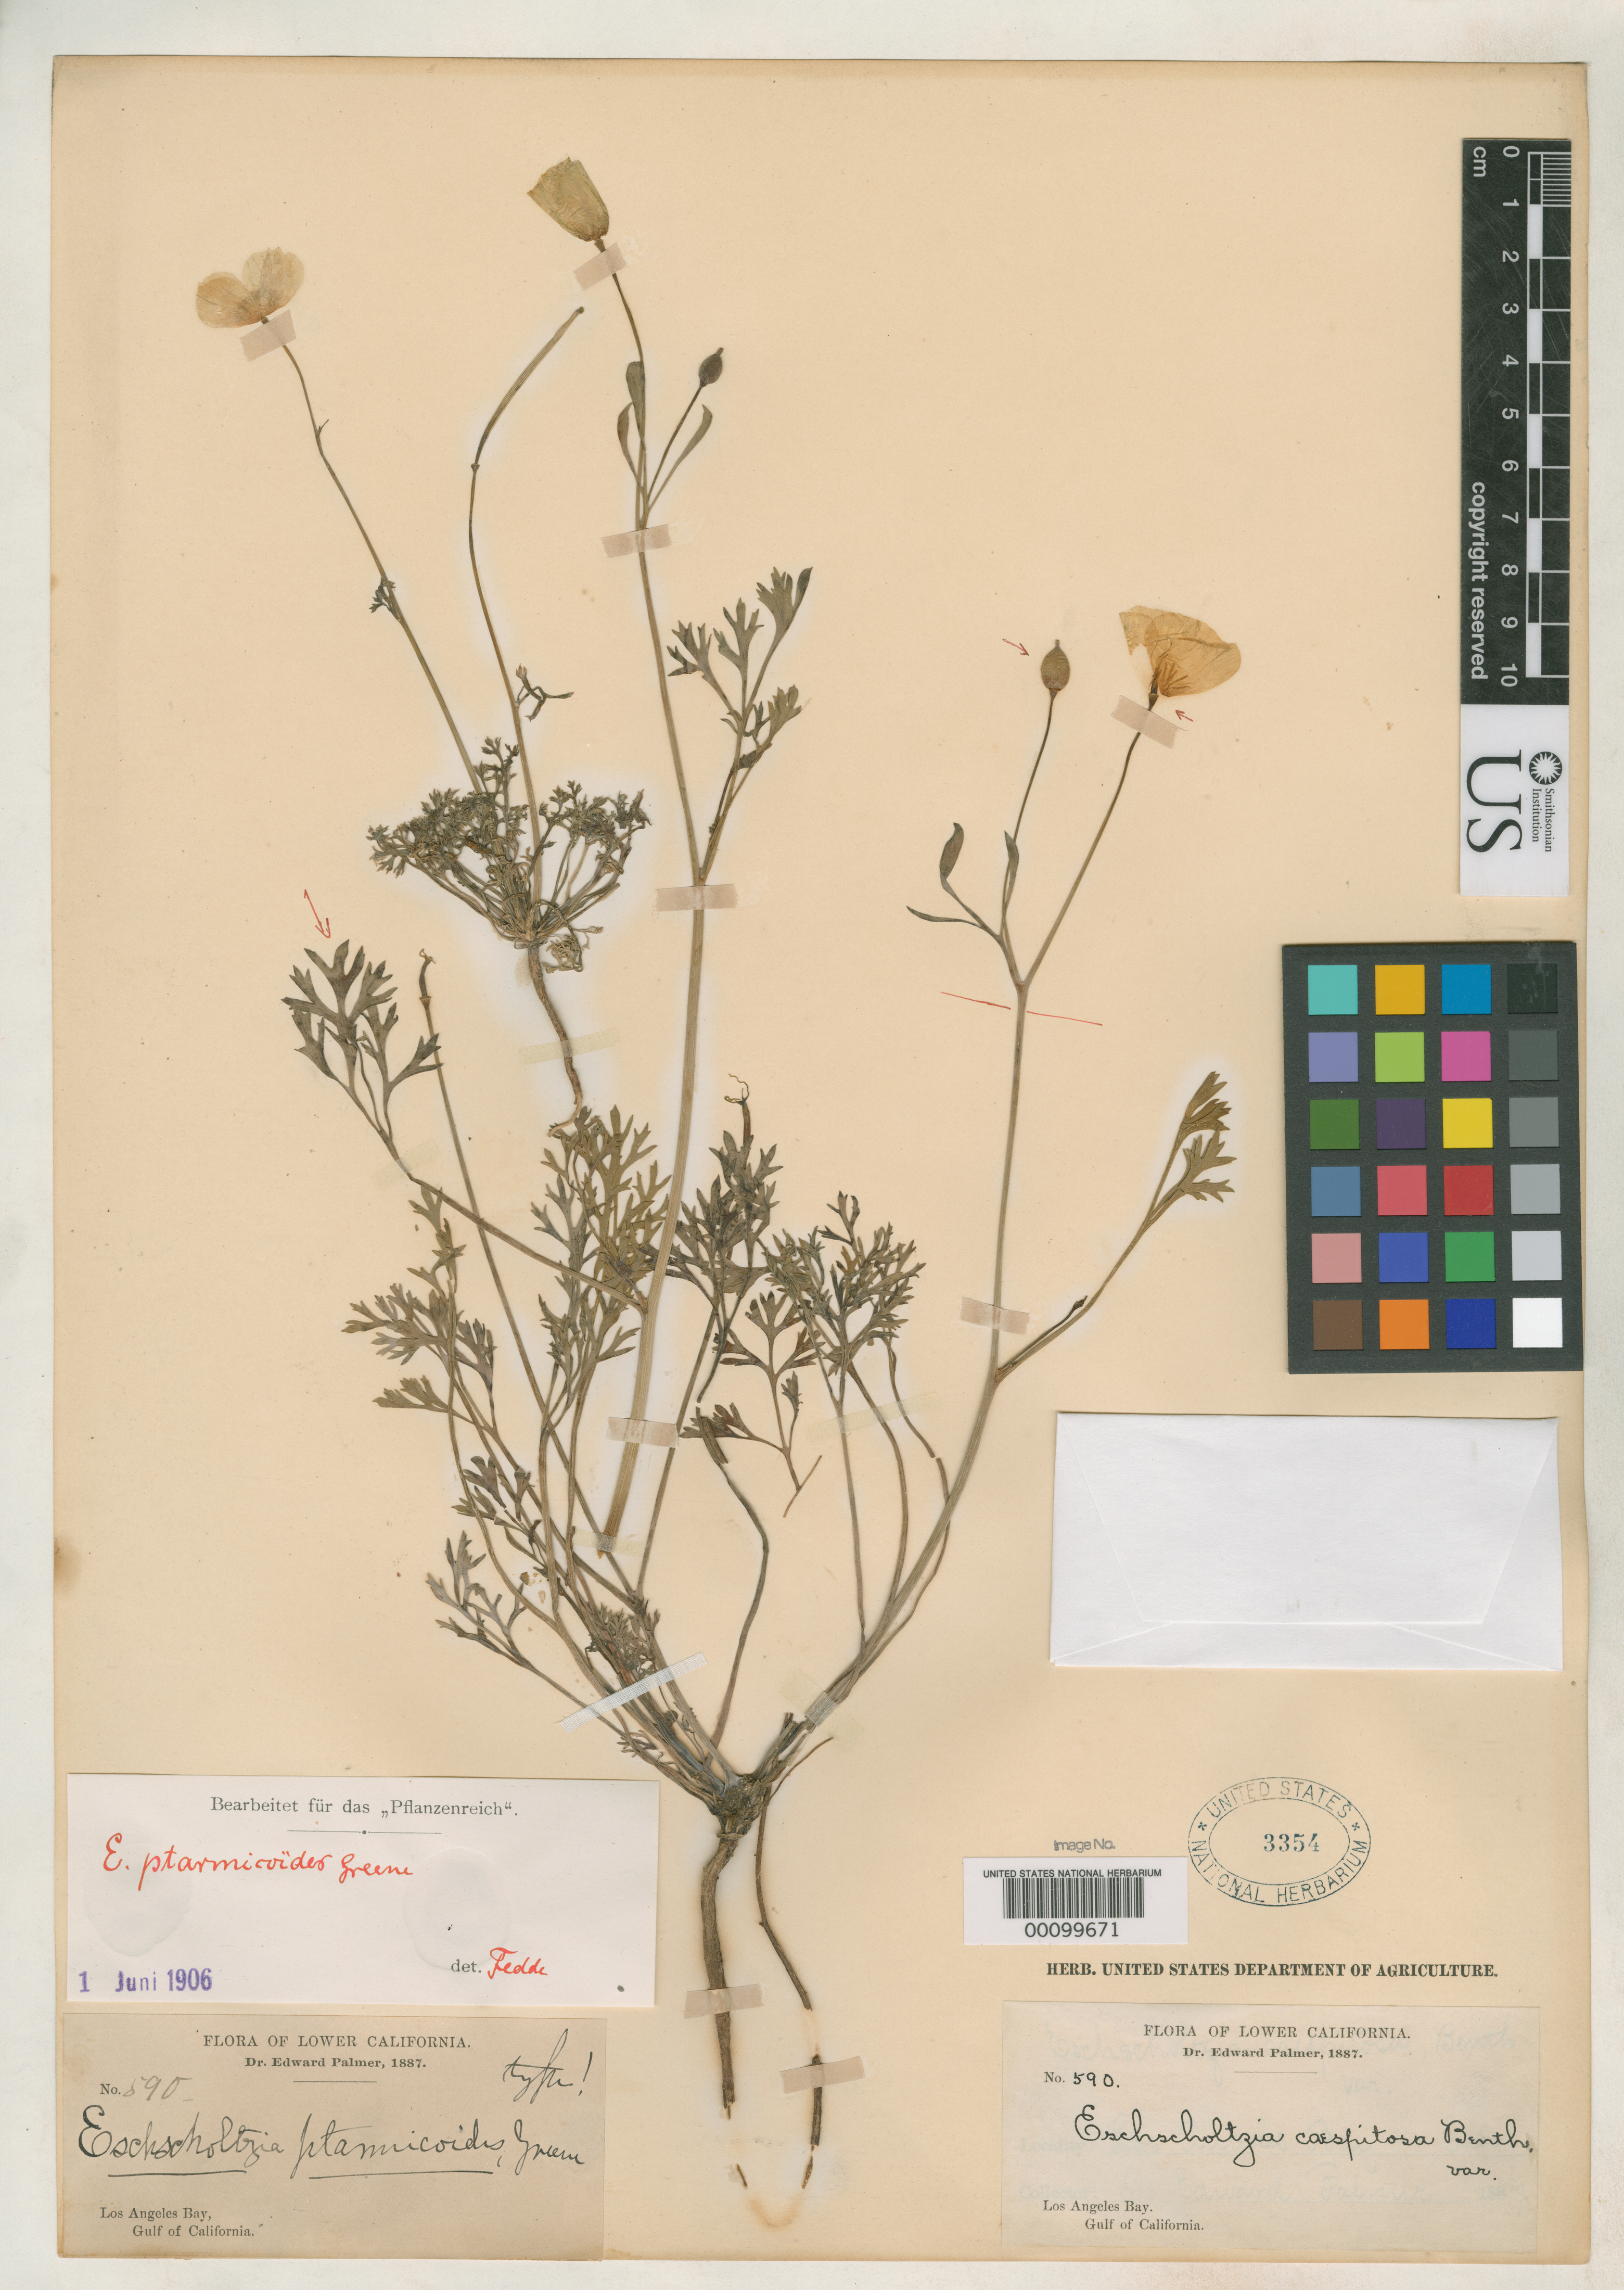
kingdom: Plantae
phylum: Tracheophyta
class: Magnoliopsida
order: Ranunculales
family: Papaveraceae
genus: Eschscholzia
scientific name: Eschscholzia ptarmicoides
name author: Greene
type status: Holotype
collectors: E. Palmer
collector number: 590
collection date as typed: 1887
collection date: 1887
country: Mexico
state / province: Baja California Norte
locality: Los Angeles Bay, Gulf of California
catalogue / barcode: US 3354